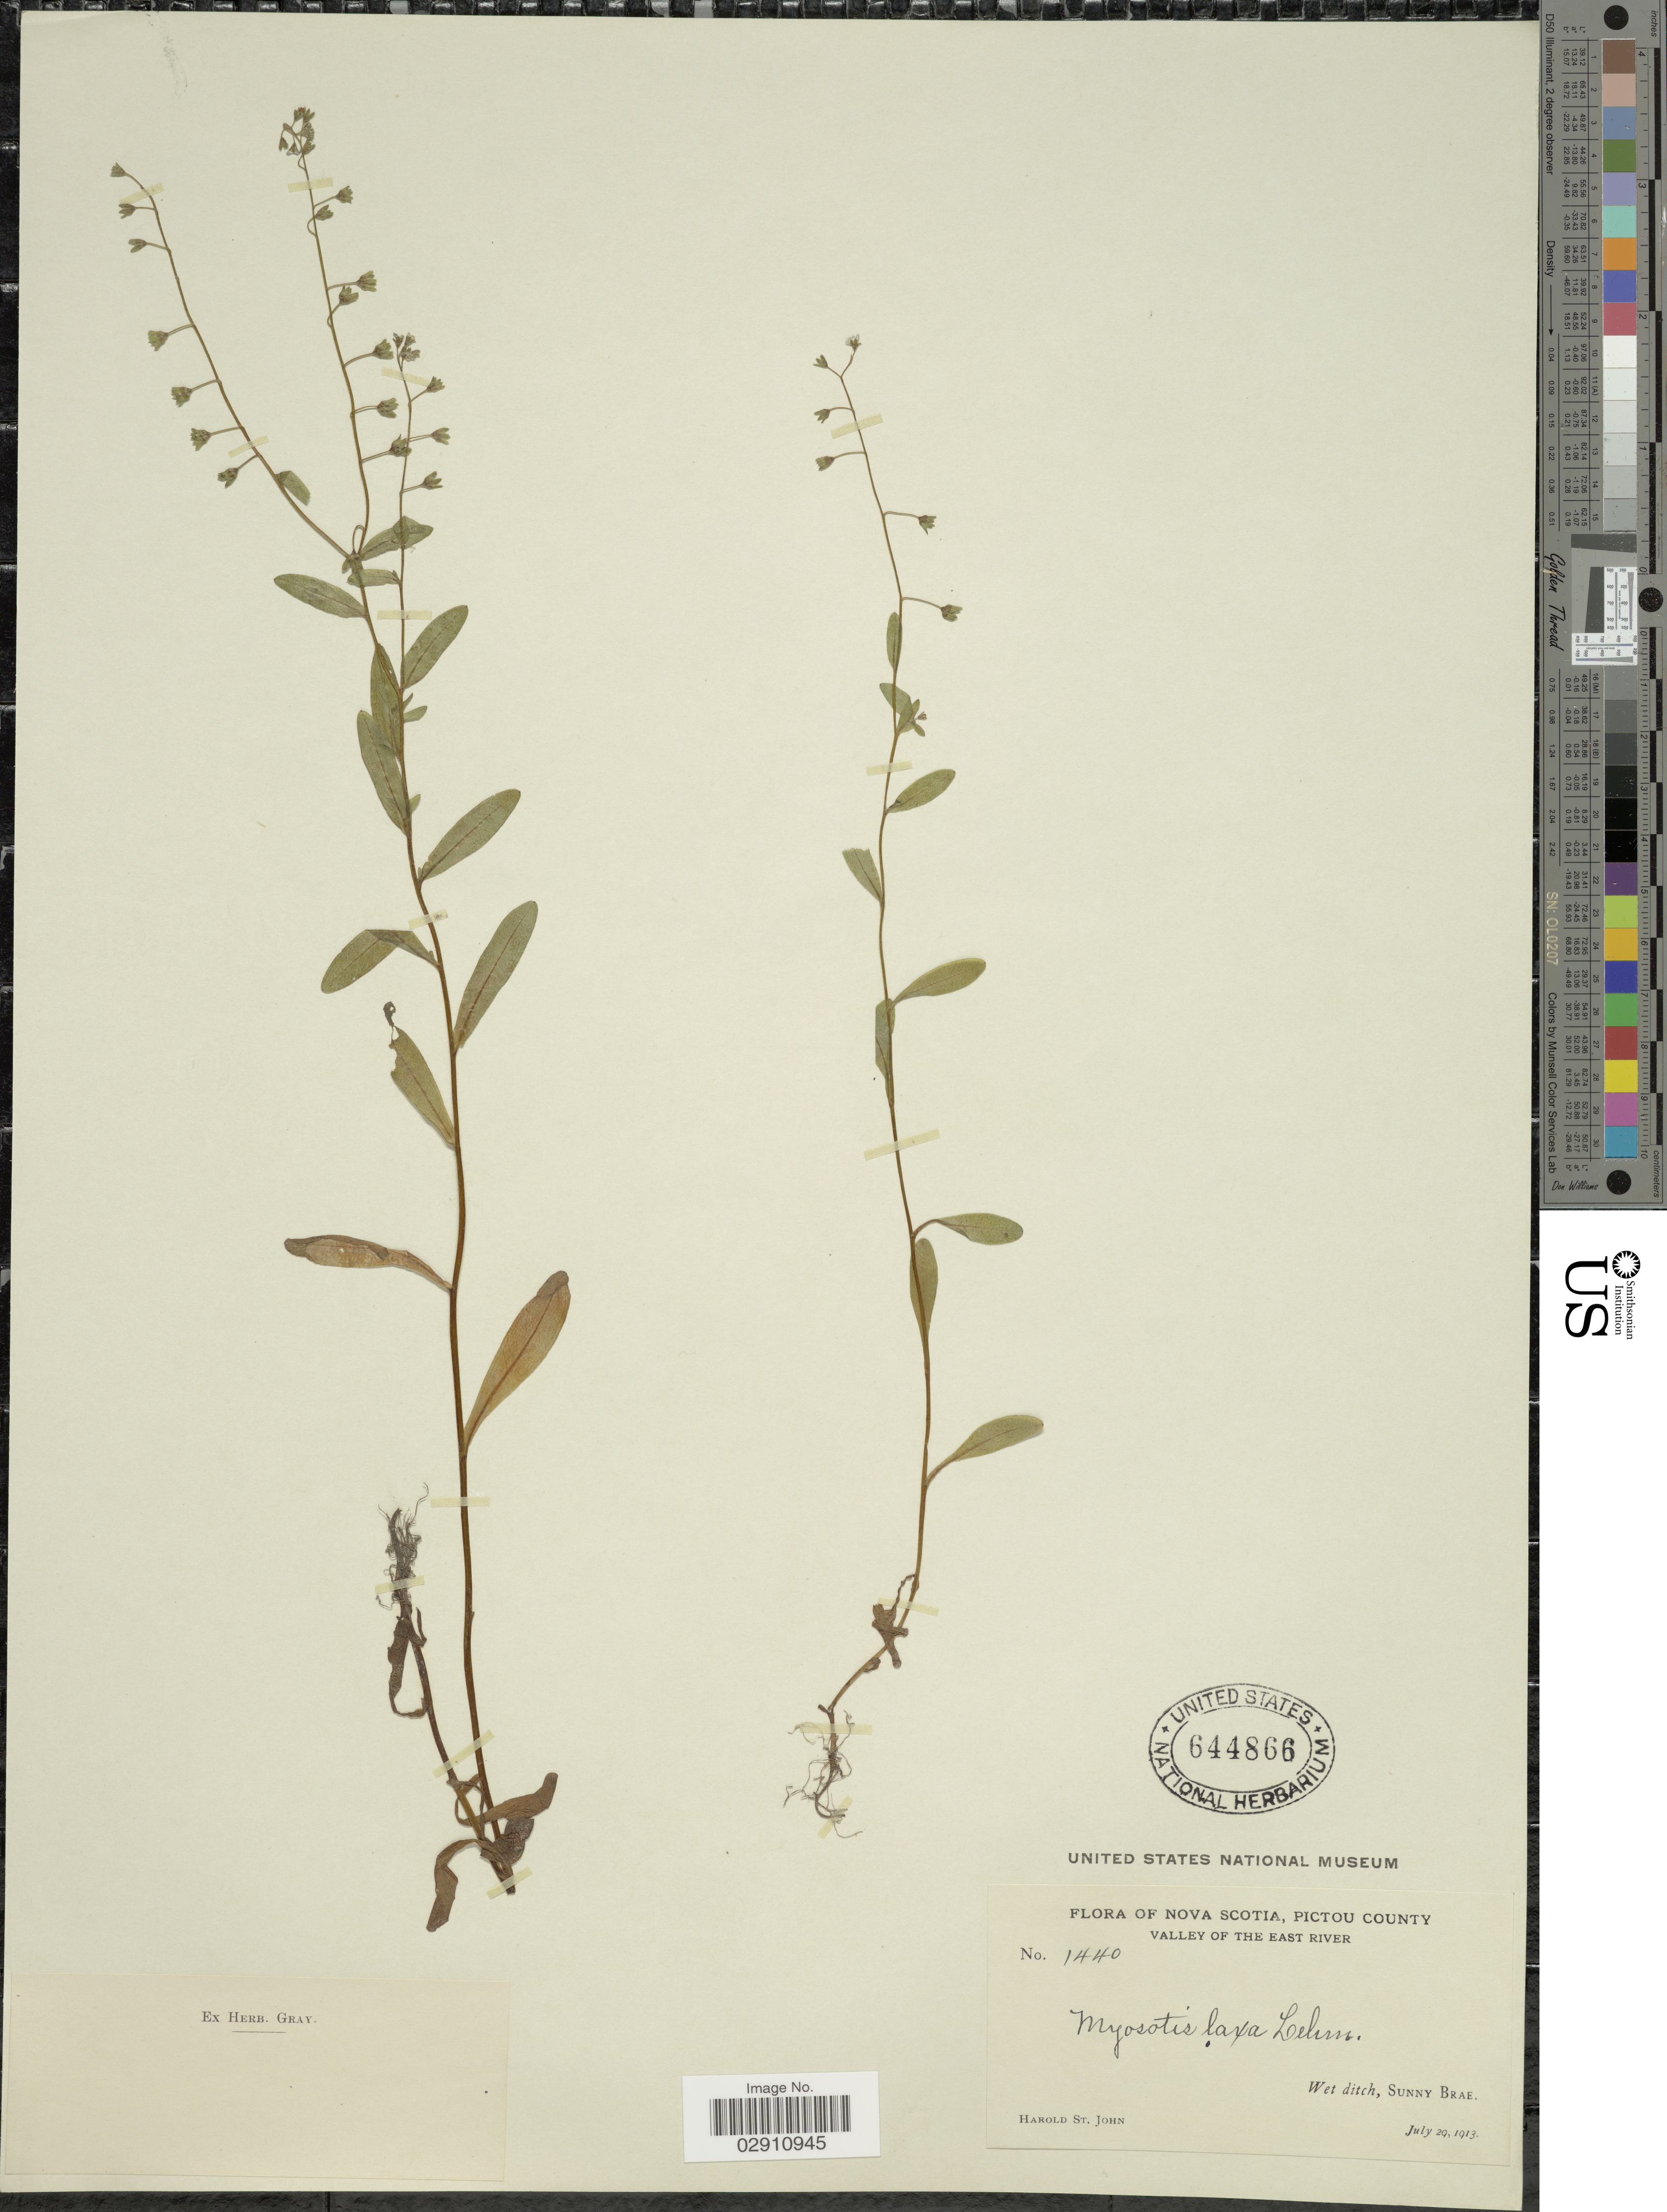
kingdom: Plantae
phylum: Tracheophyta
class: Magnoliopsida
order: Boraginales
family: Boraginaceae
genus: Myosotis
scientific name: Myosotis laxa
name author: F. Lehm.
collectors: H. St. John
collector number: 1440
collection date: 1913-07-29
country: Canada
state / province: Nova Scotia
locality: Pictou County. Valley of the East River. Wet ditch, Sunny Brae.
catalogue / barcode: US 644866